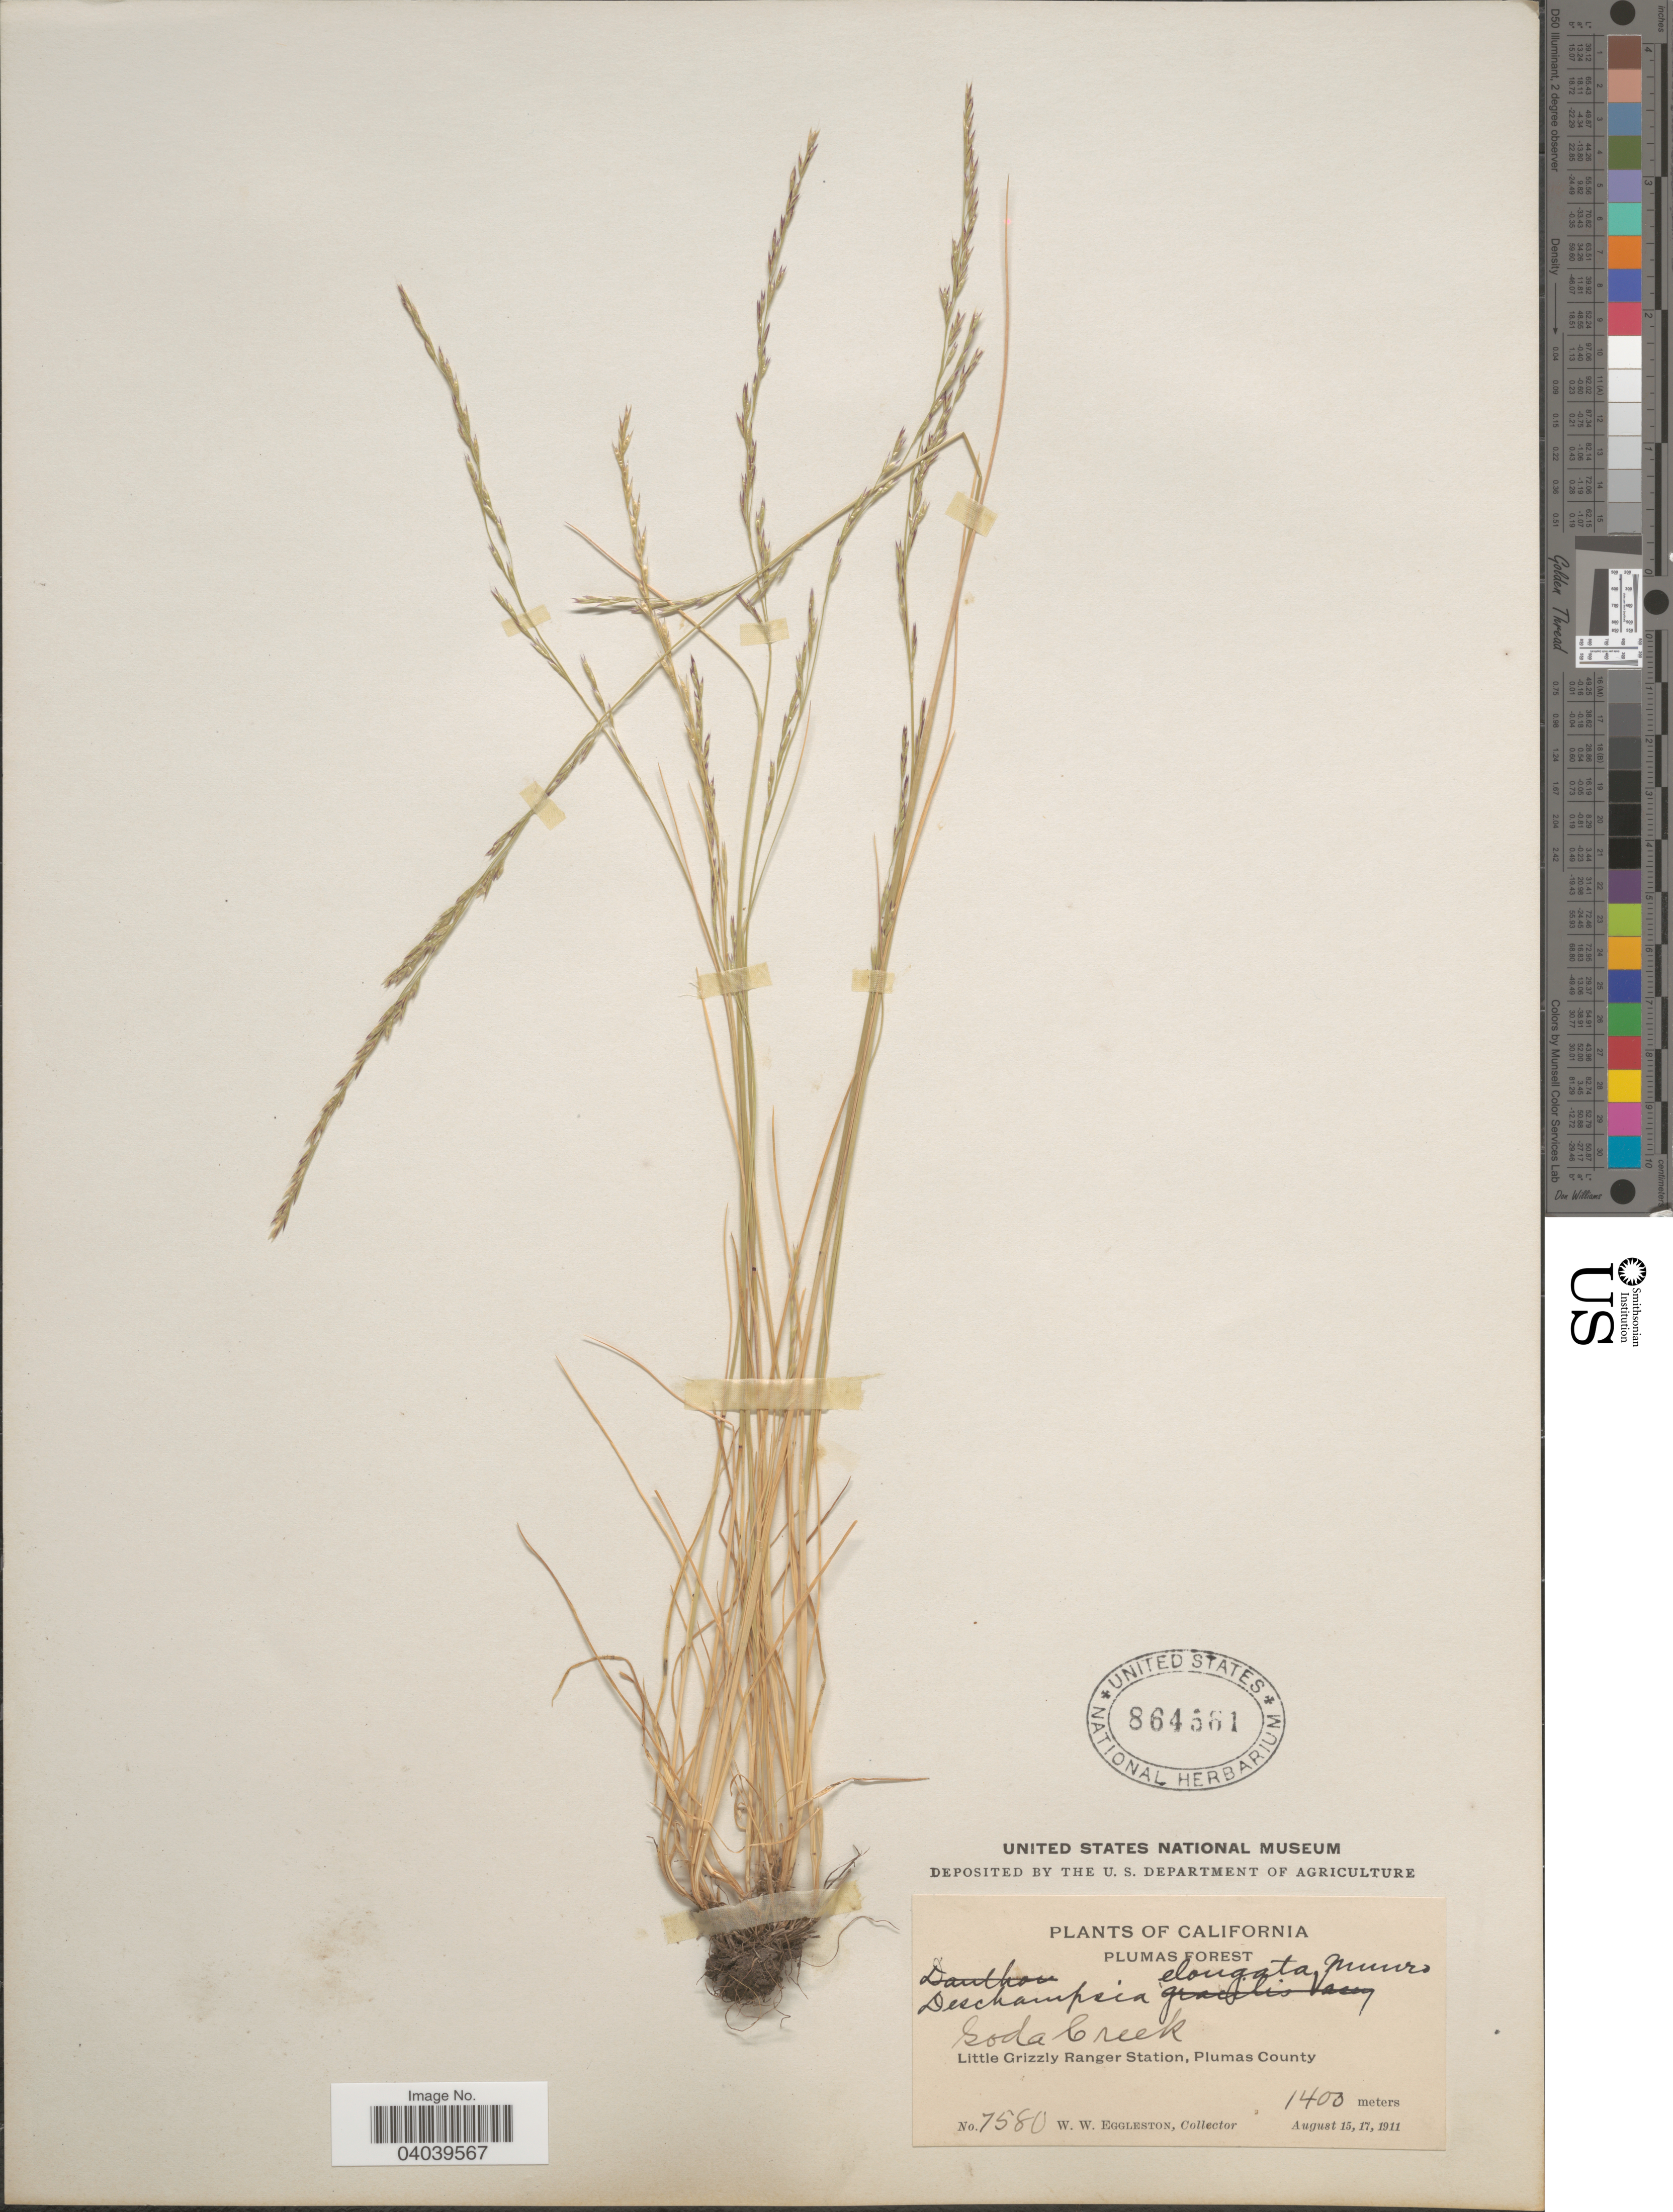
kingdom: Plantae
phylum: Tracheophyta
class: Liliopsida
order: Poales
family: Poaceae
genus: Deschampsia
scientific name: Deschampsia elongata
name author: (Hook.) Munro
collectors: W. W. Eggleston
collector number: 7580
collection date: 1911-08-15/1911-08-17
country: United States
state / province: California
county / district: Plumas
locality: Plumas Forest. Soda Creek. Little Grizzly Ranger Station, Plumas County.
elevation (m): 1400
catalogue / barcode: US 864561